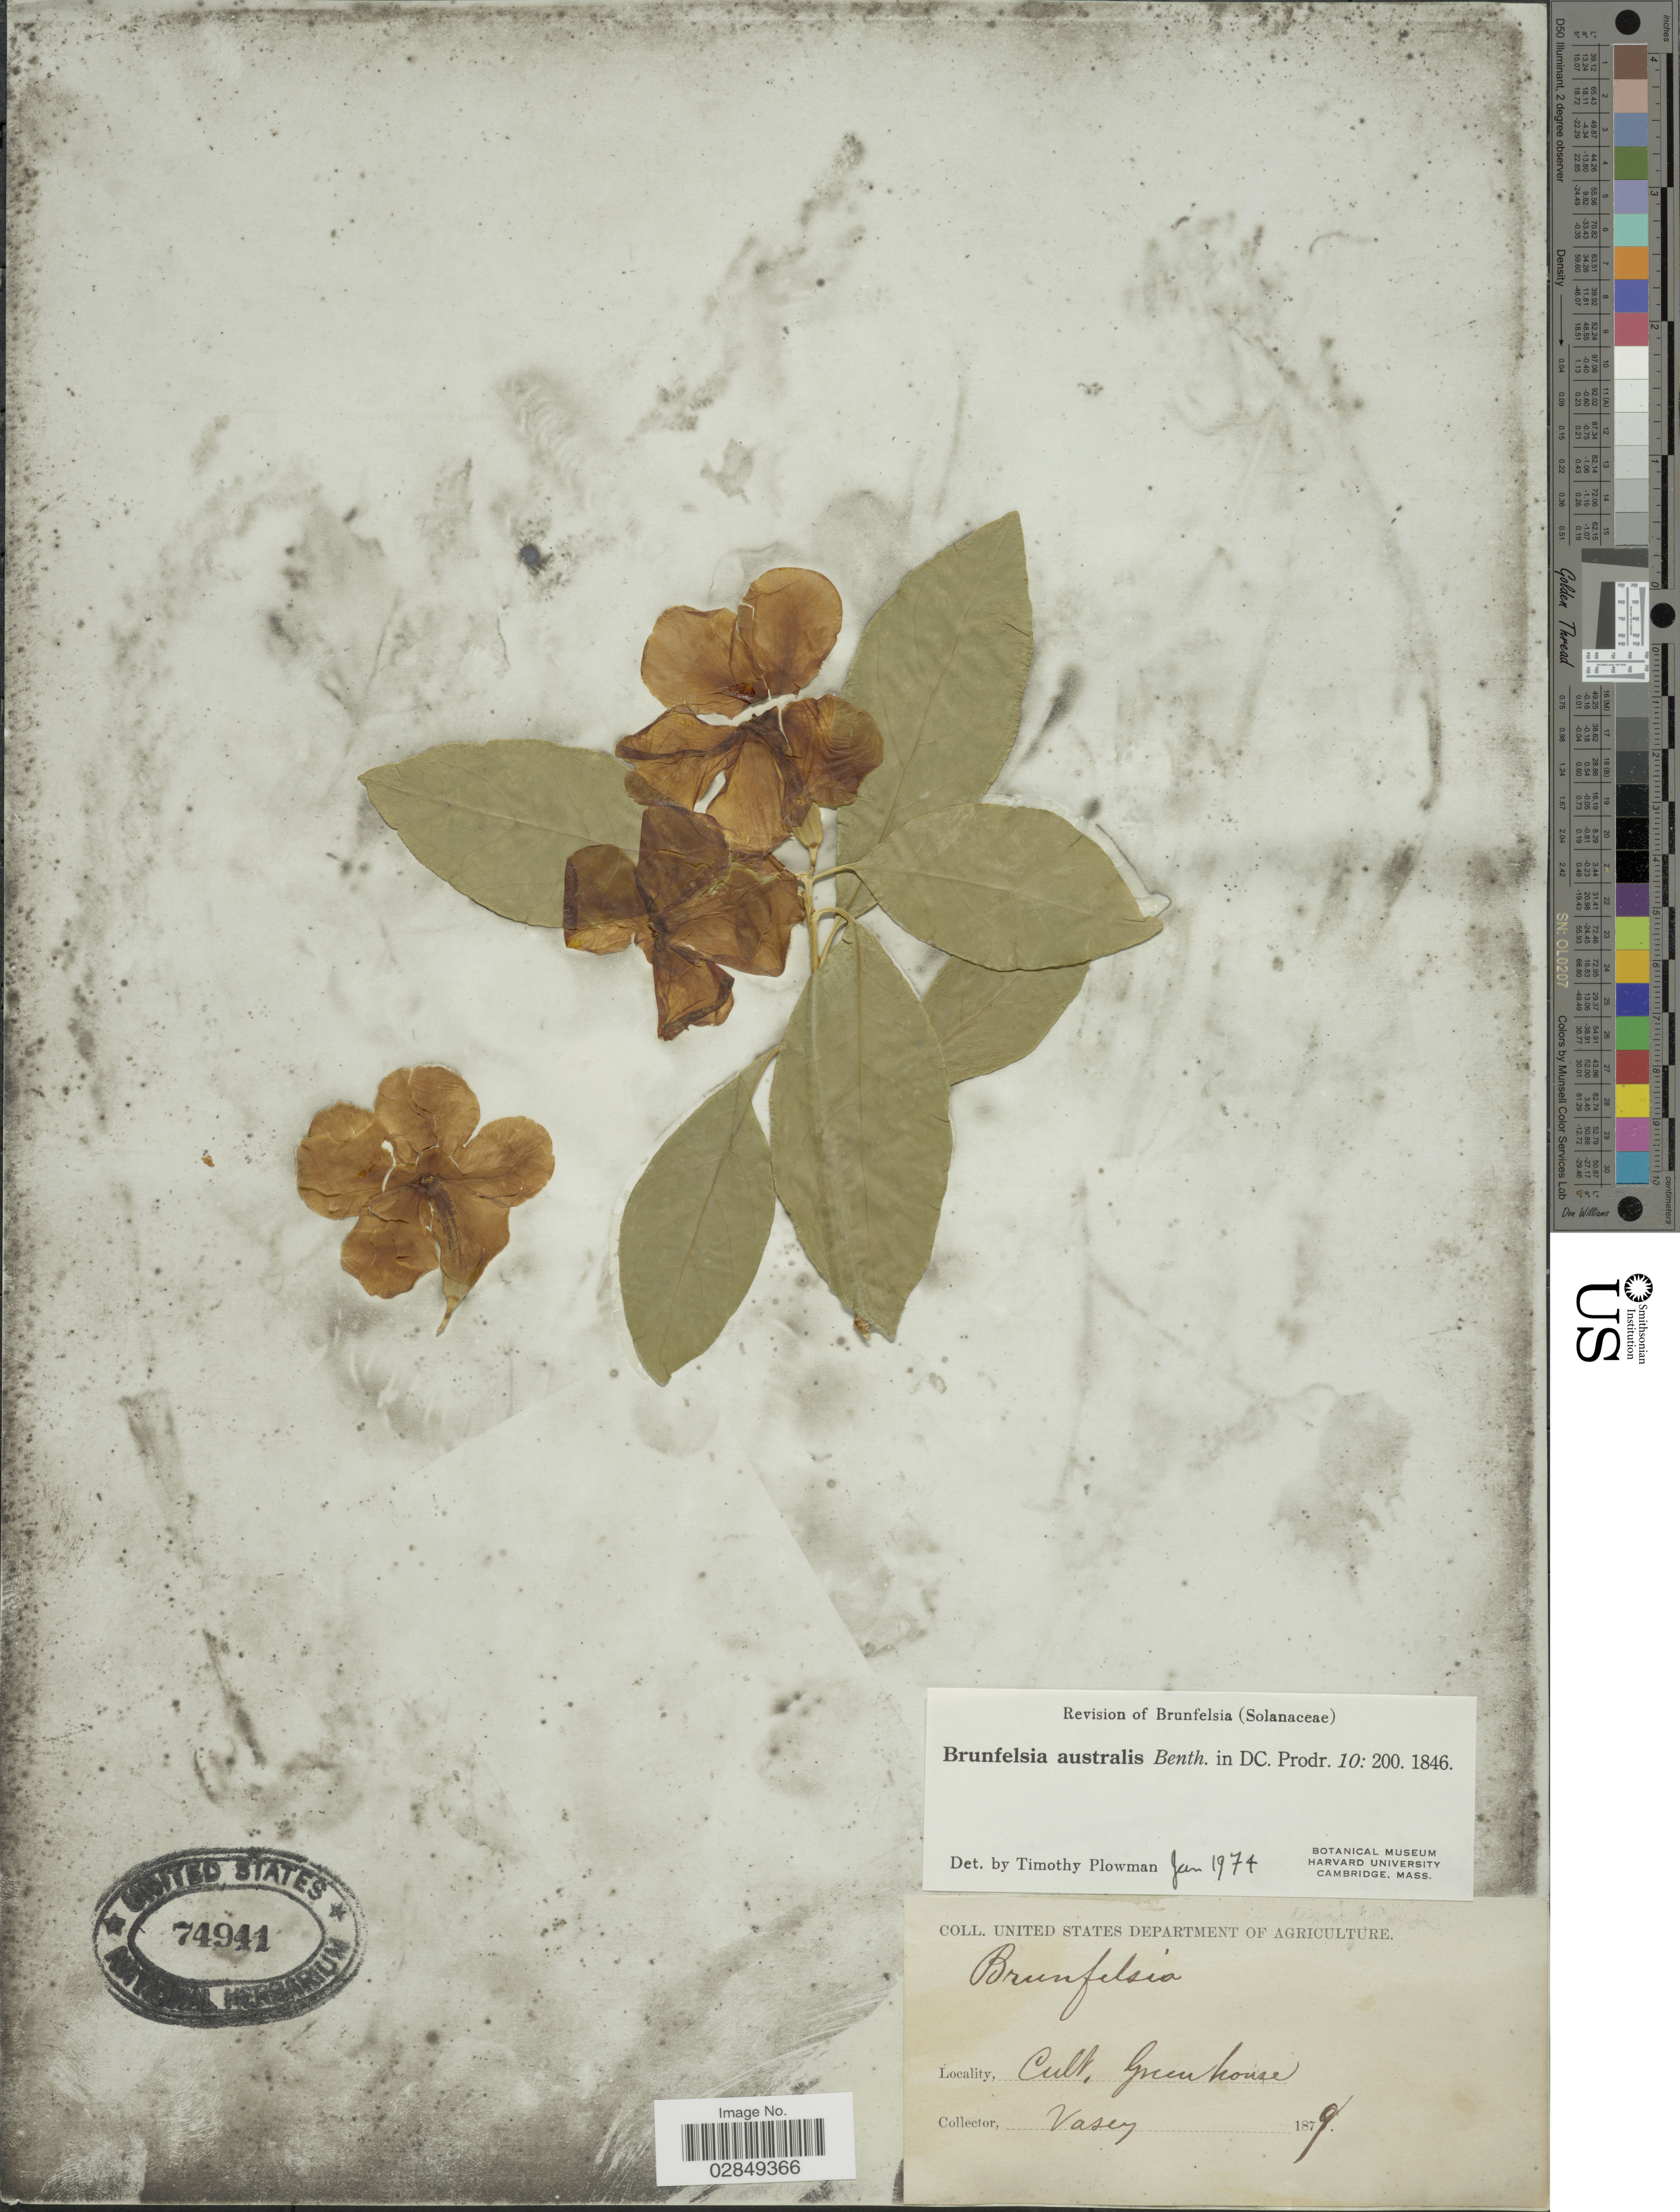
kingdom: Plantae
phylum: Tracheophyta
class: Magnoliopsida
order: Solanales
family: Solanaceae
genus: Brunfelsia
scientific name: Brunfelsia australis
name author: Benth.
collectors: Vasey, --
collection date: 1879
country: United States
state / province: District of Columbia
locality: Greenhouse.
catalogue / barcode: US 74941